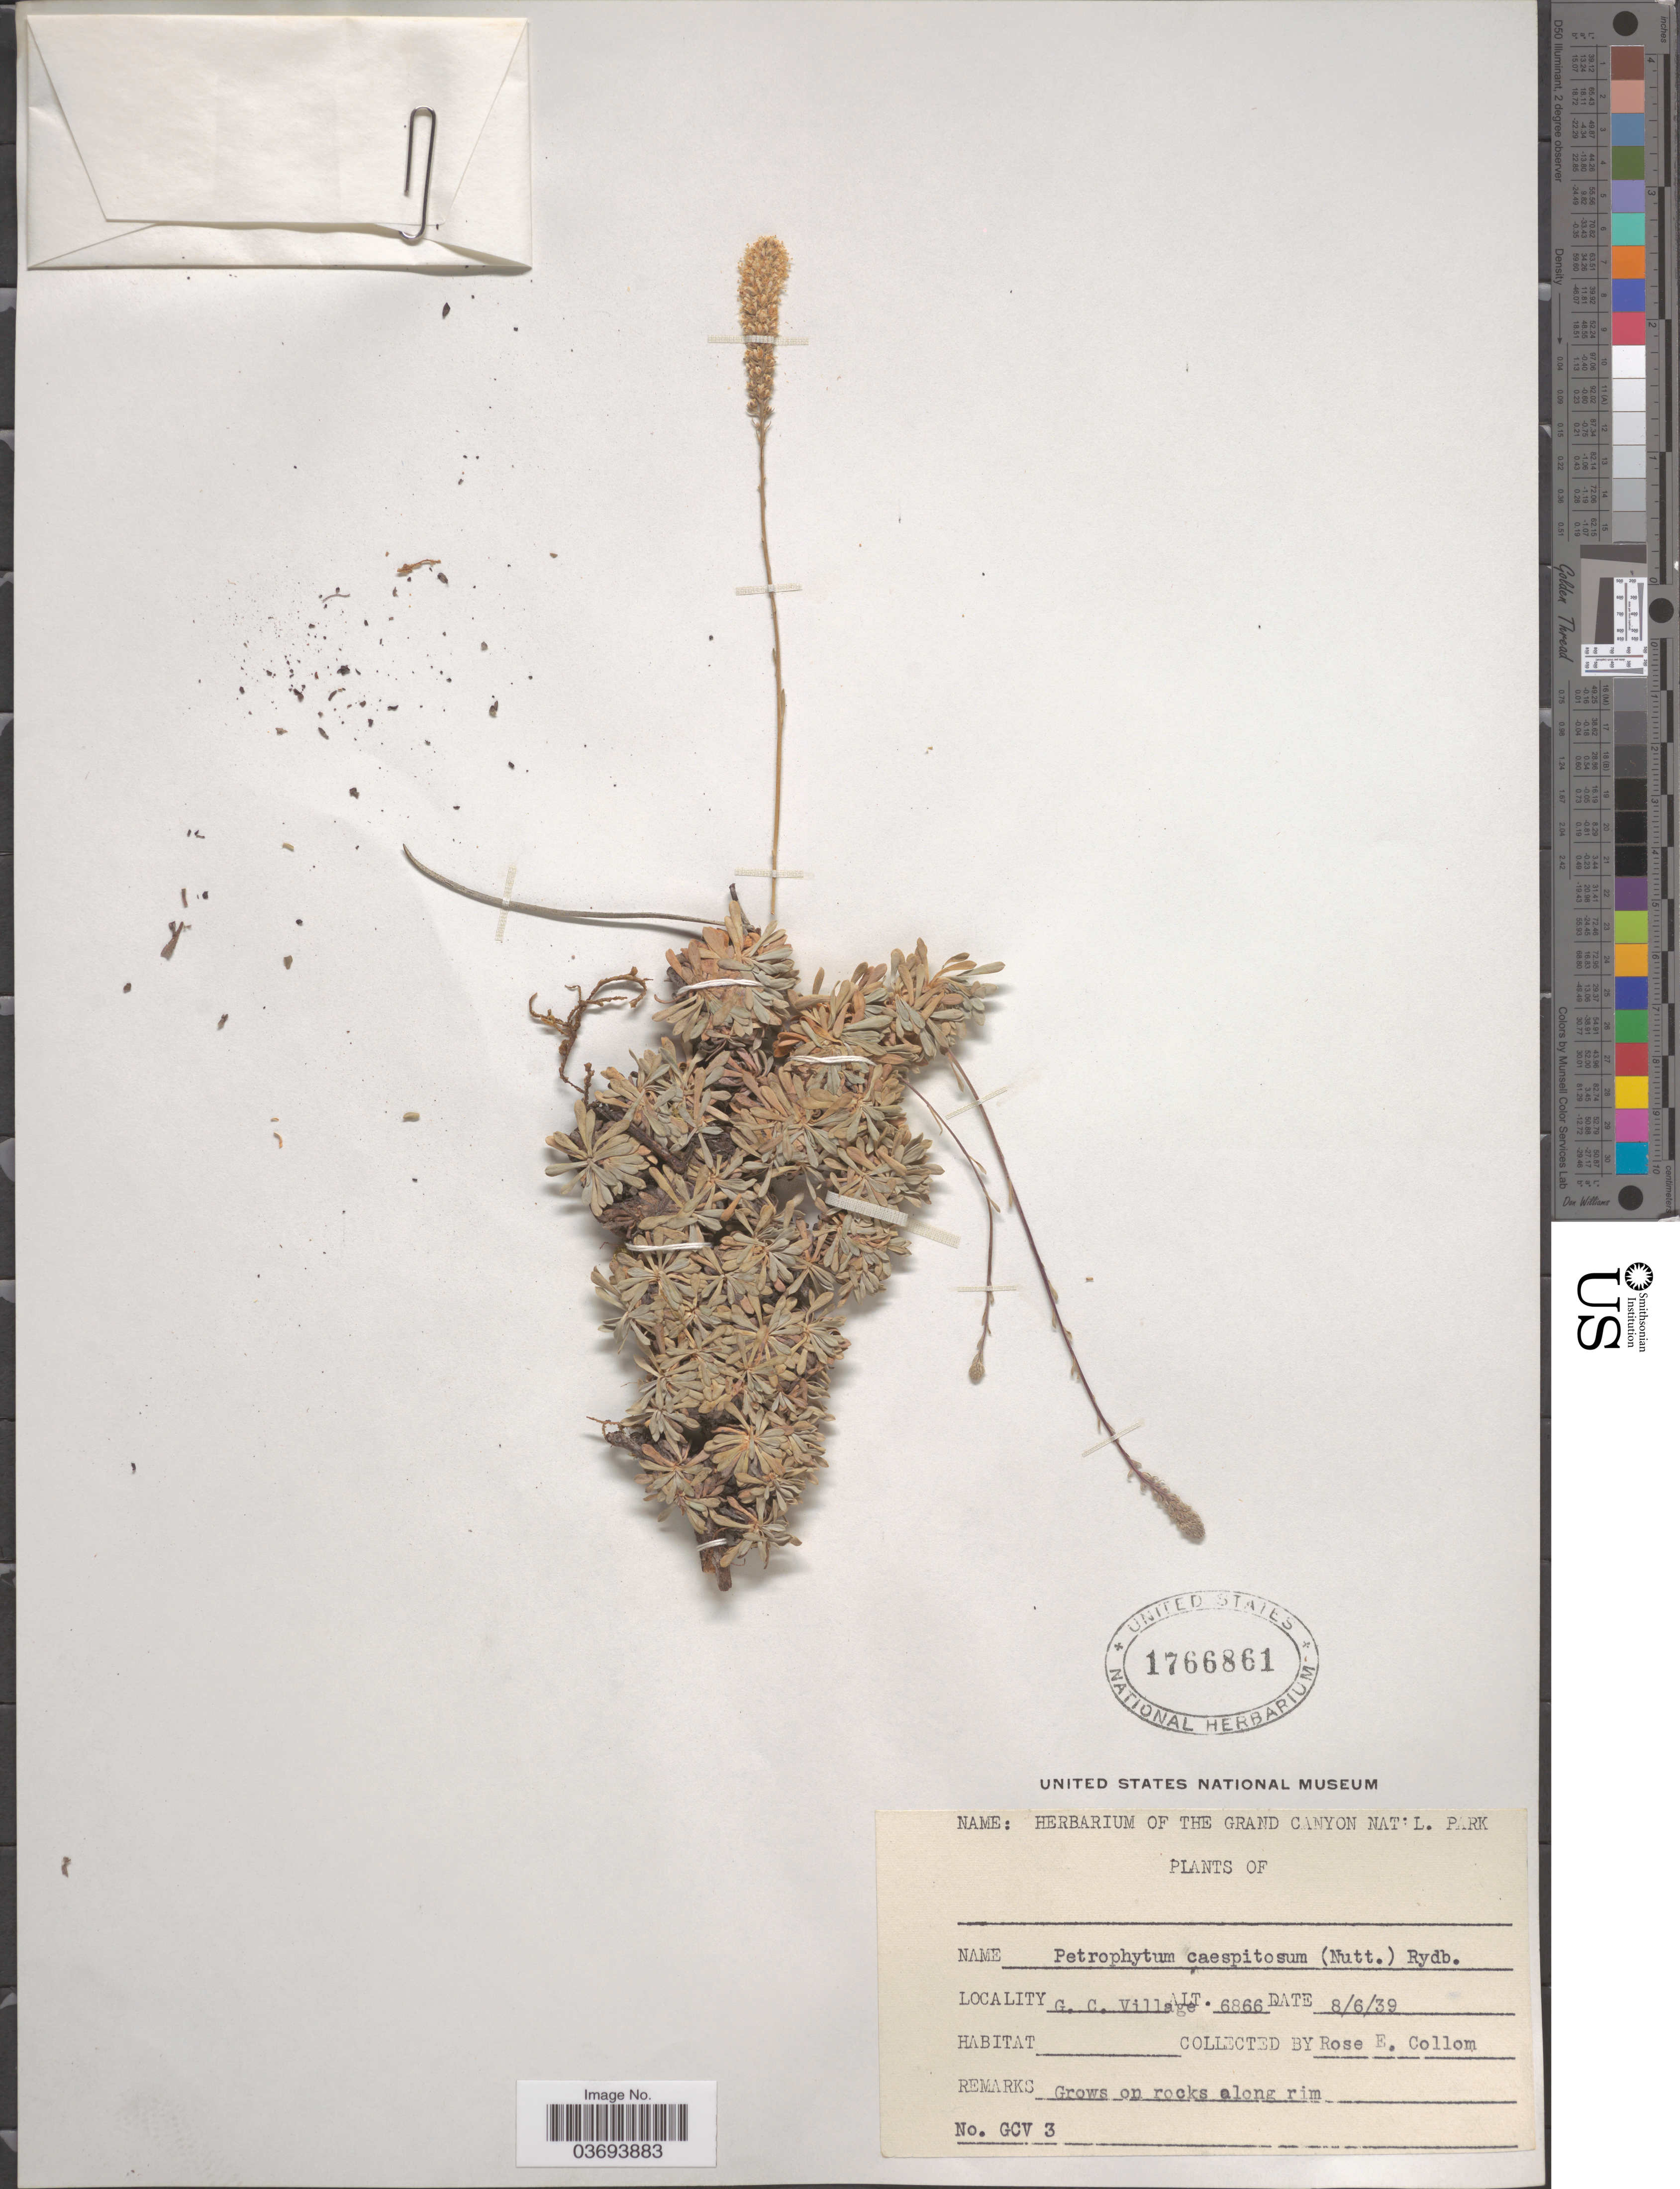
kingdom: Plantae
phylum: Tracheophyta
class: Magnoliopsida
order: Rosales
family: Rosaceae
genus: Petrophytum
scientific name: Petrophytum caespitosum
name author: (Nutt.) Rydb.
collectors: R. E. Collom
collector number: GCV 3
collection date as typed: Transcribed d/m/y: 6/8/39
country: United States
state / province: Arizona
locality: G.C. Village.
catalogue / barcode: US 1766861